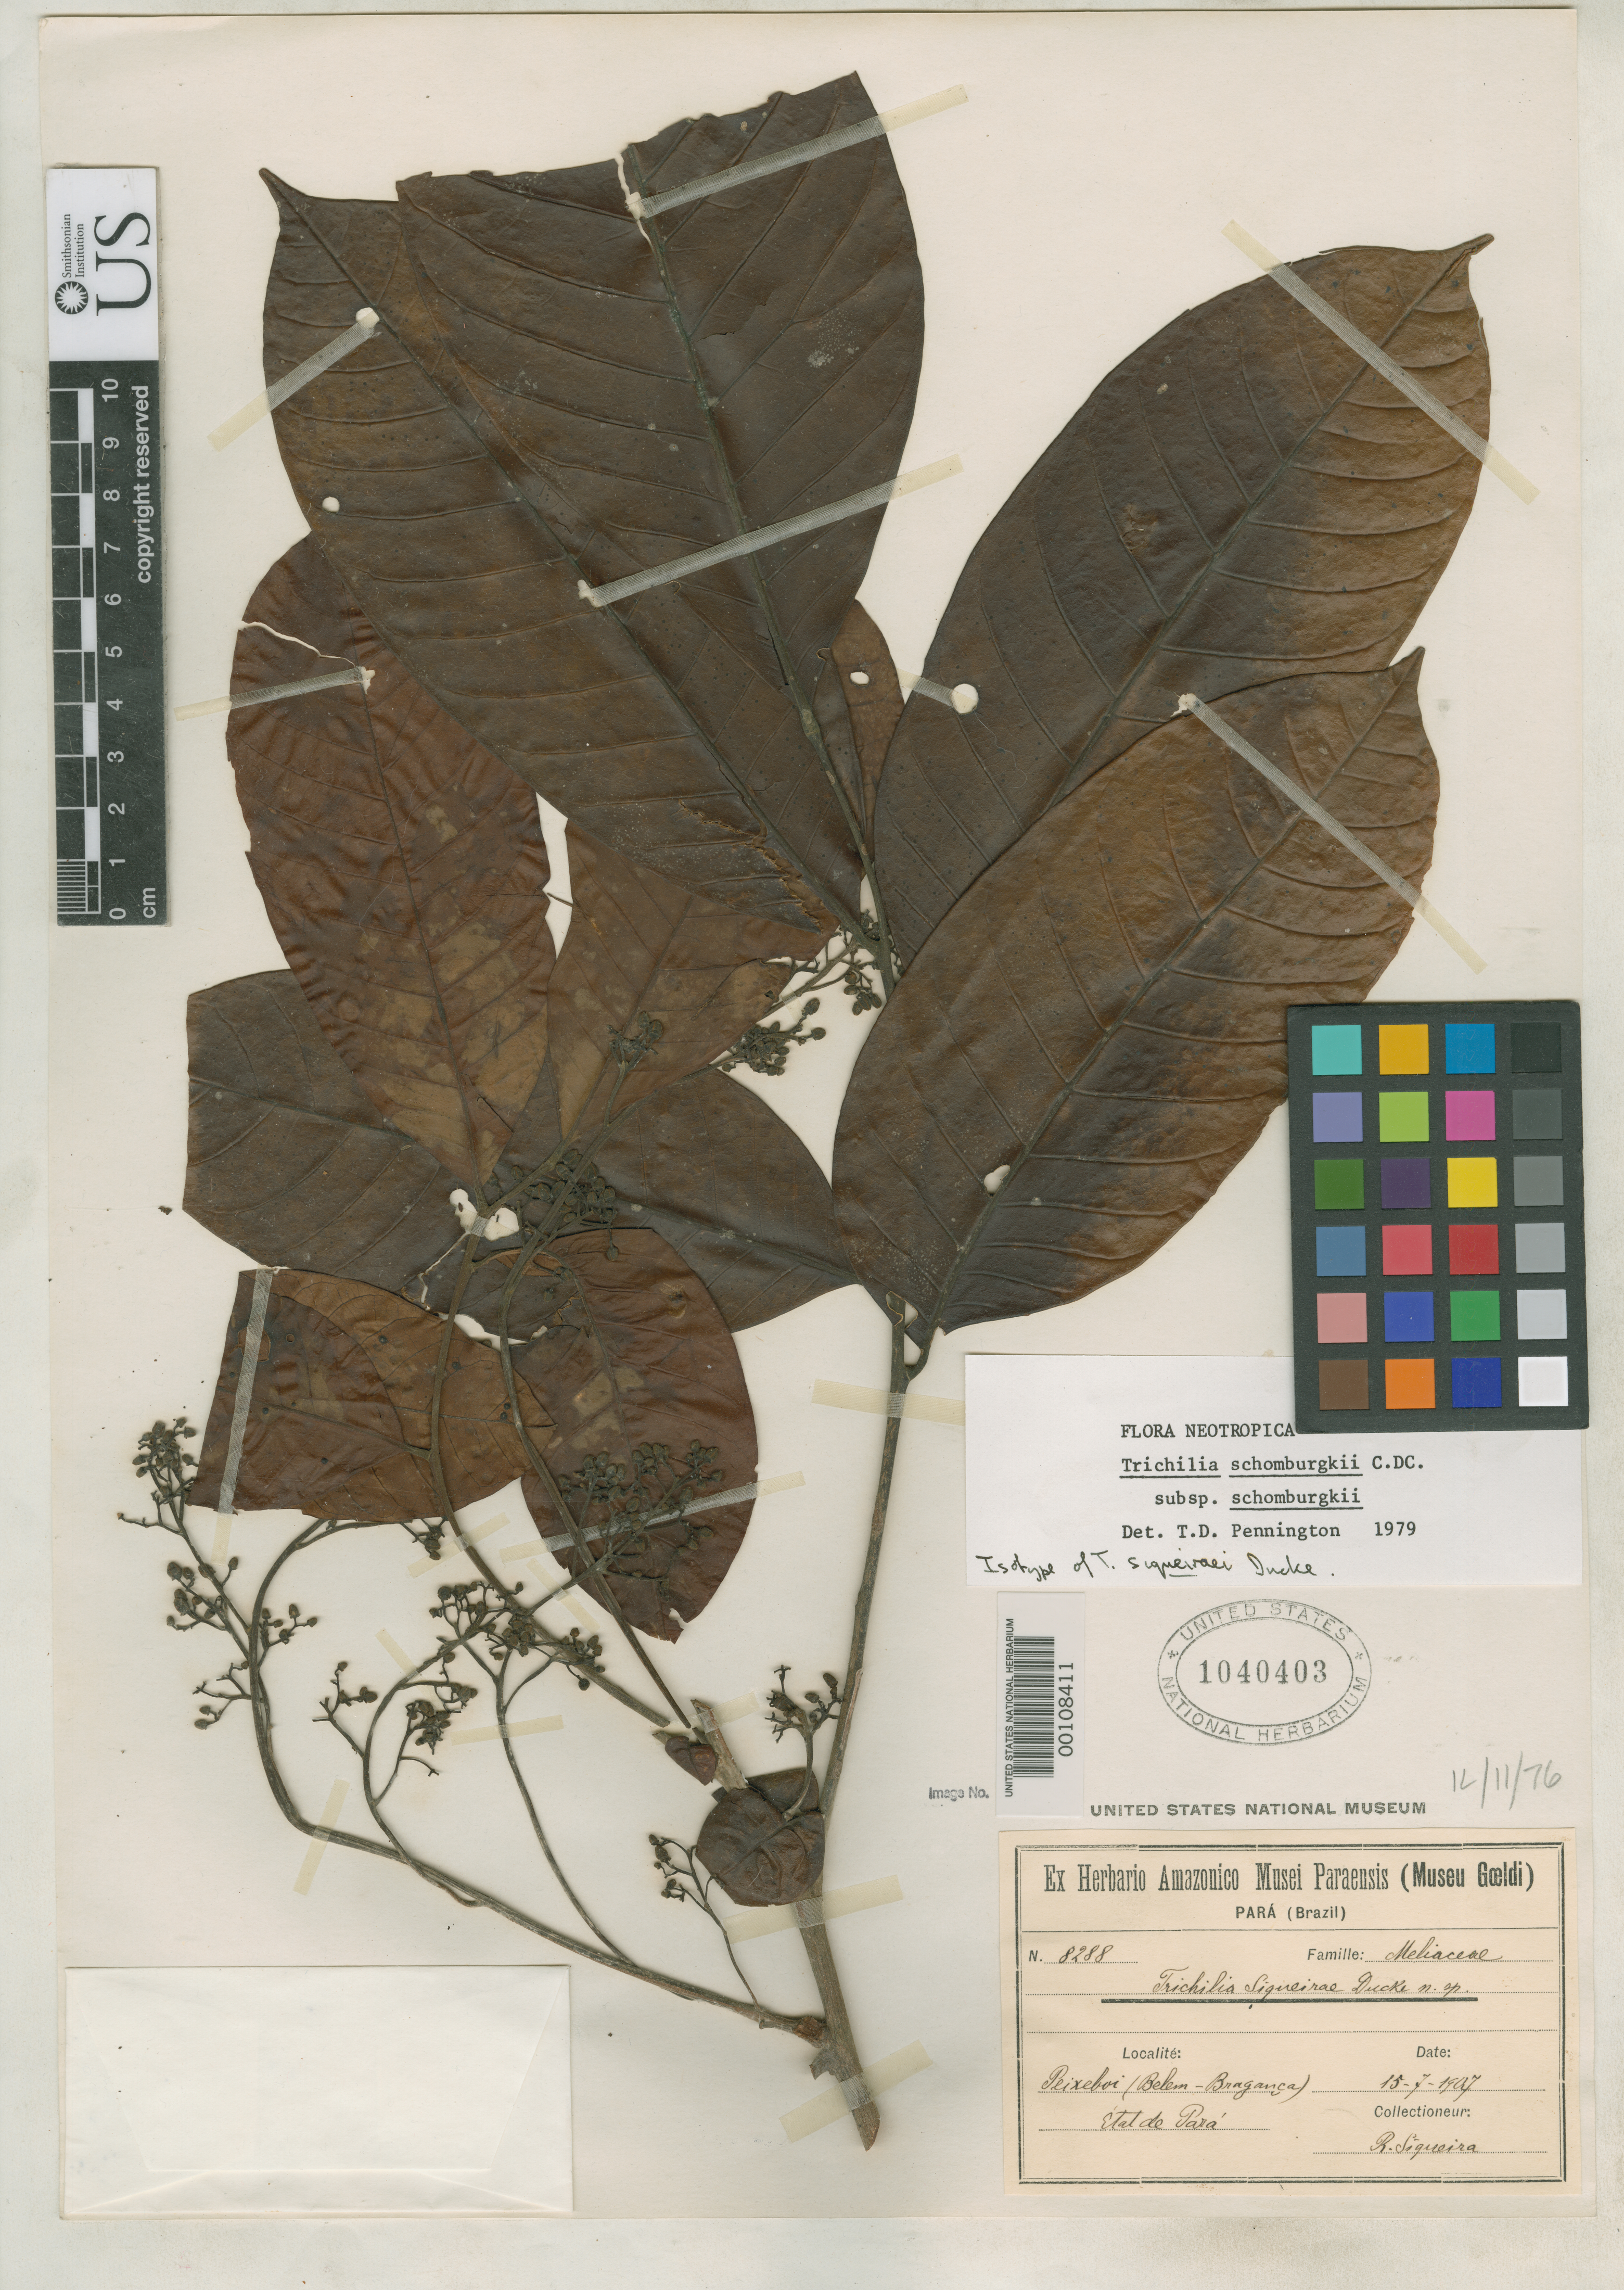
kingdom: Plantae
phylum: Tracheophyta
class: Magnoliopsida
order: Sapindales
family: Meliaceae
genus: Trichilia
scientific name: Trichilia siqueiraei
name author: Ducke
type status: Isotype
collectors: R. Sequeira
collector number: Herb. Mus. Paraensis 8288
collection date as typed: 15 Jul 1907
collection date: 1907-07-15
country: Brazil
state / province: Pará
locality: Peixeboi between Belem and Braganca.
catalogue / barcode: US 1040403